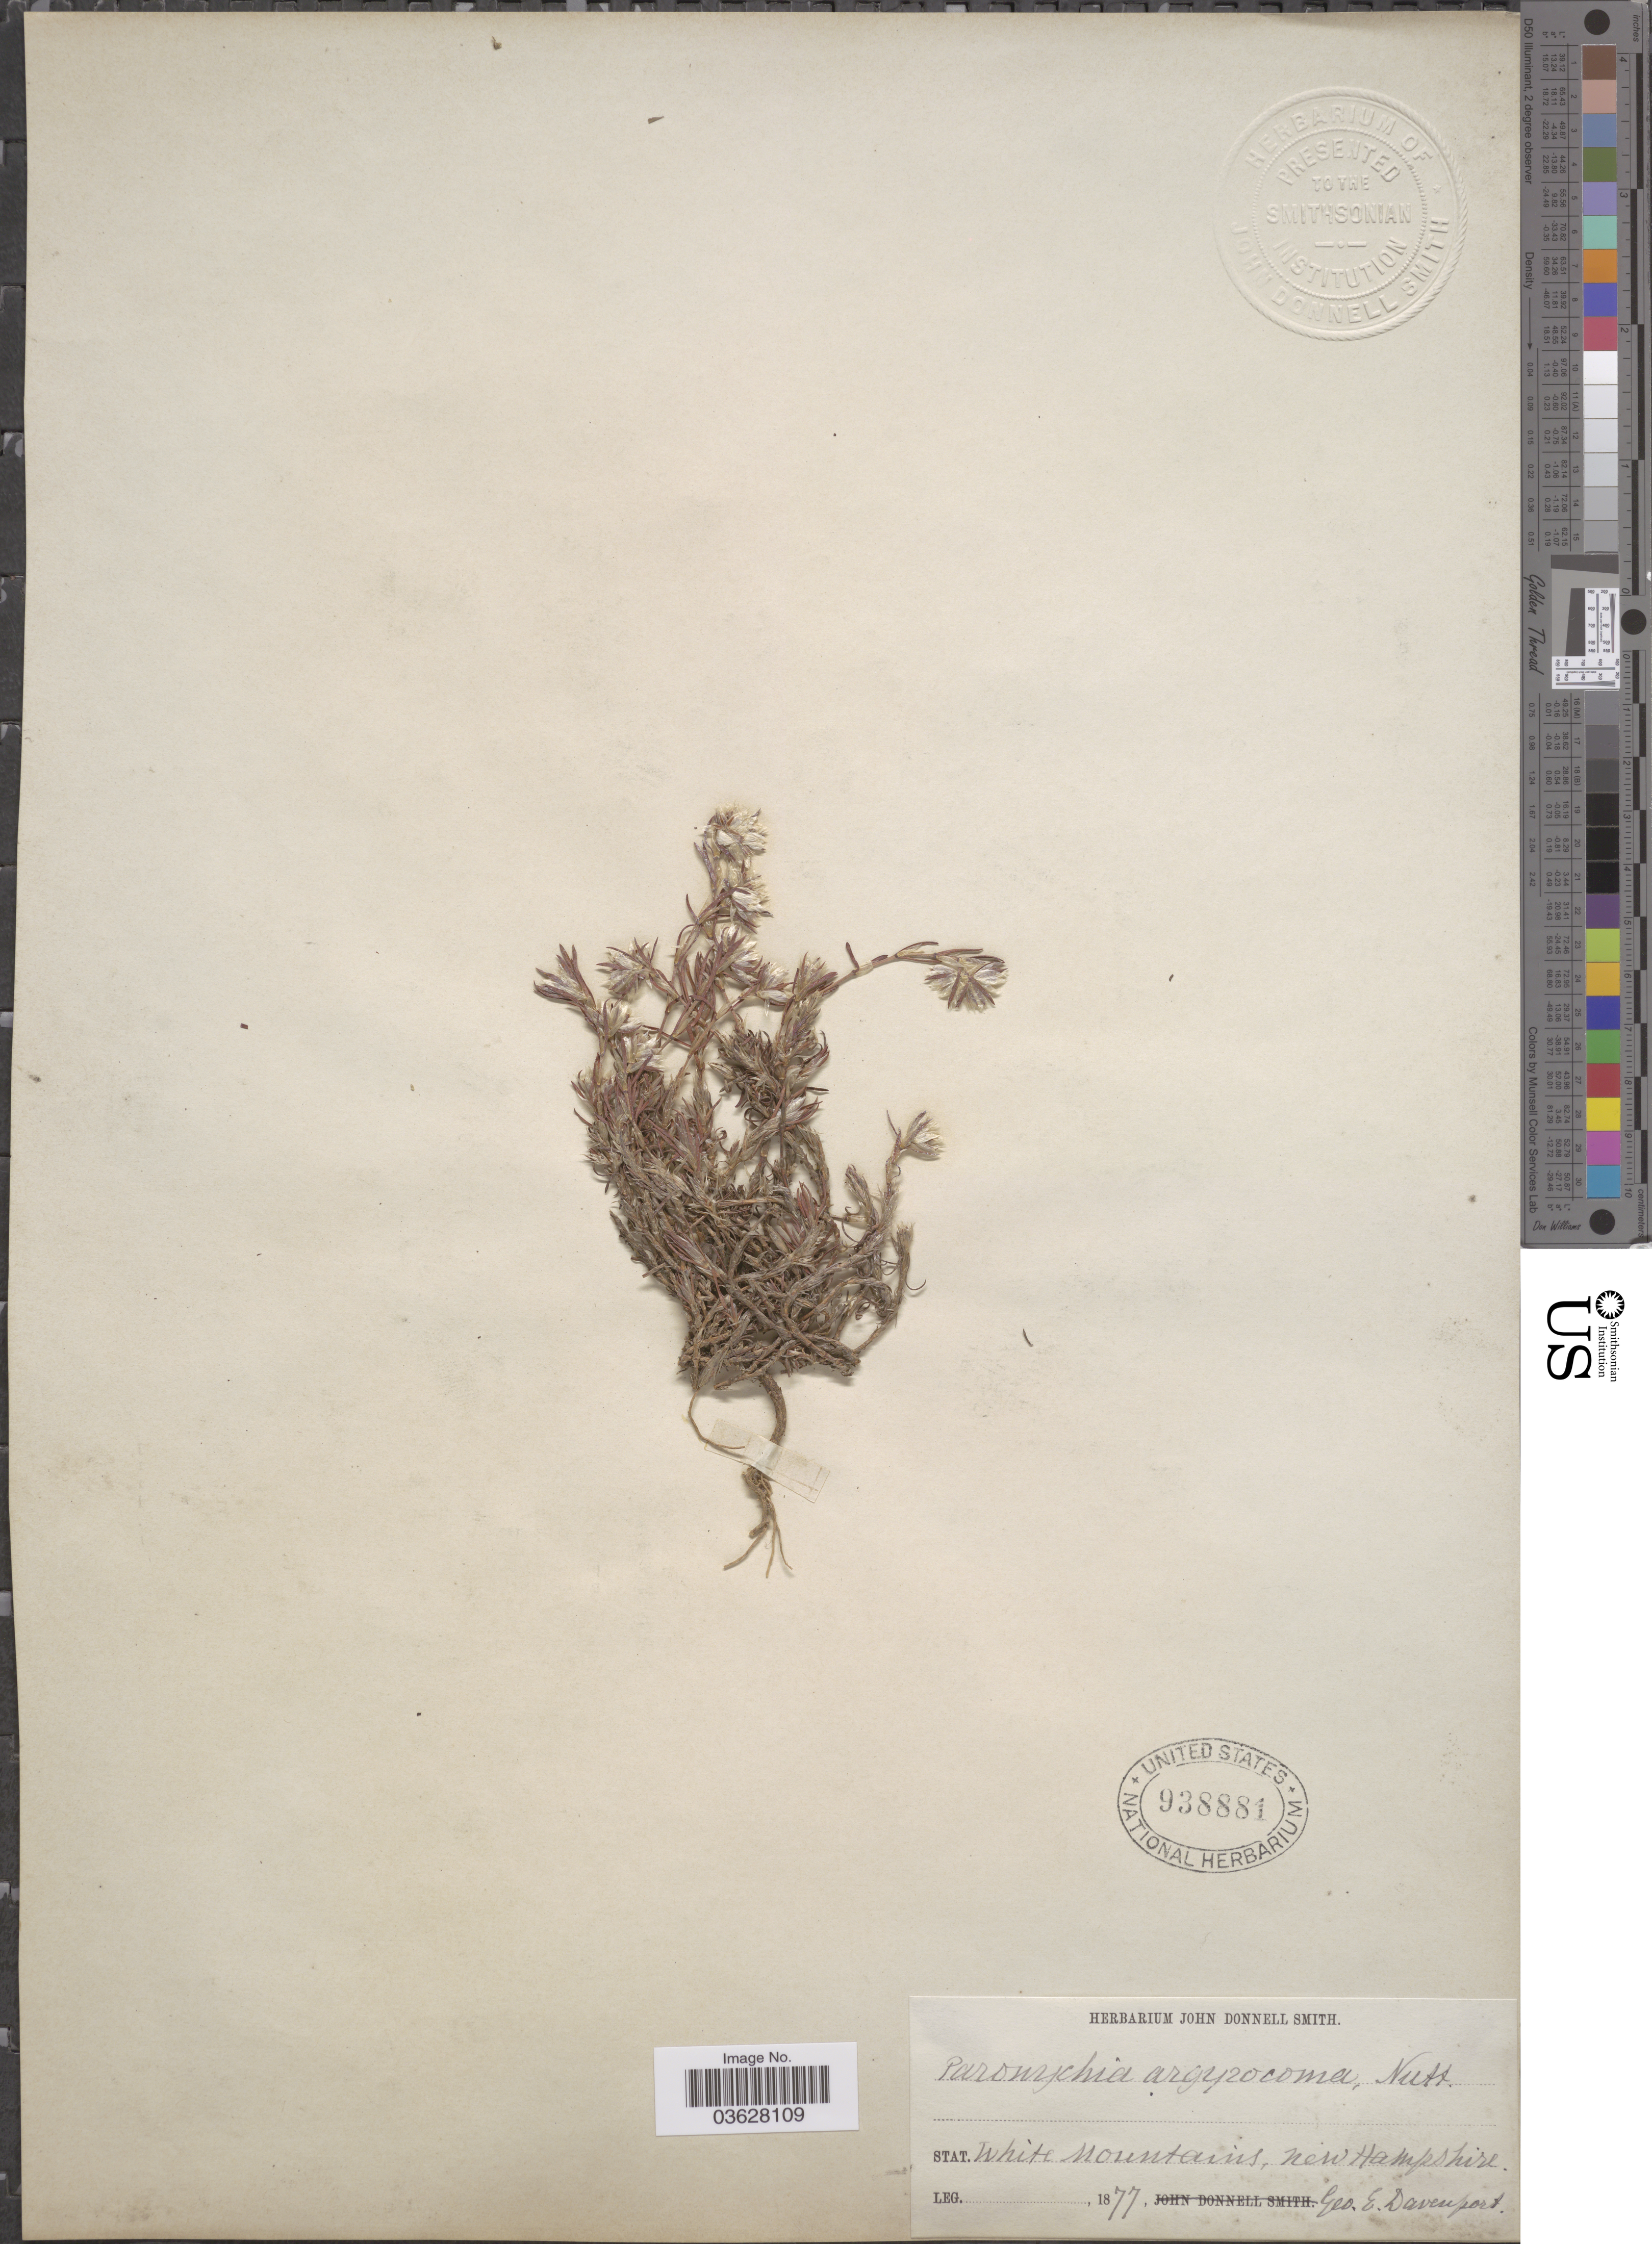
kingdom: Plantae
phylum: Tracheophyta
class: Magnoliopsida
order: Caryophyllales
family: Caryophyllaceae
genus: Paronychia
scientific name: Paronychia argyrocoma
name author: (Michx.) Nutt.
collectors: G. E. Davenport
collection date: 1877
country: United States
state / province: New Hampshire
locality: Stat. White Mountains.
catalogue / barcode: US 938881